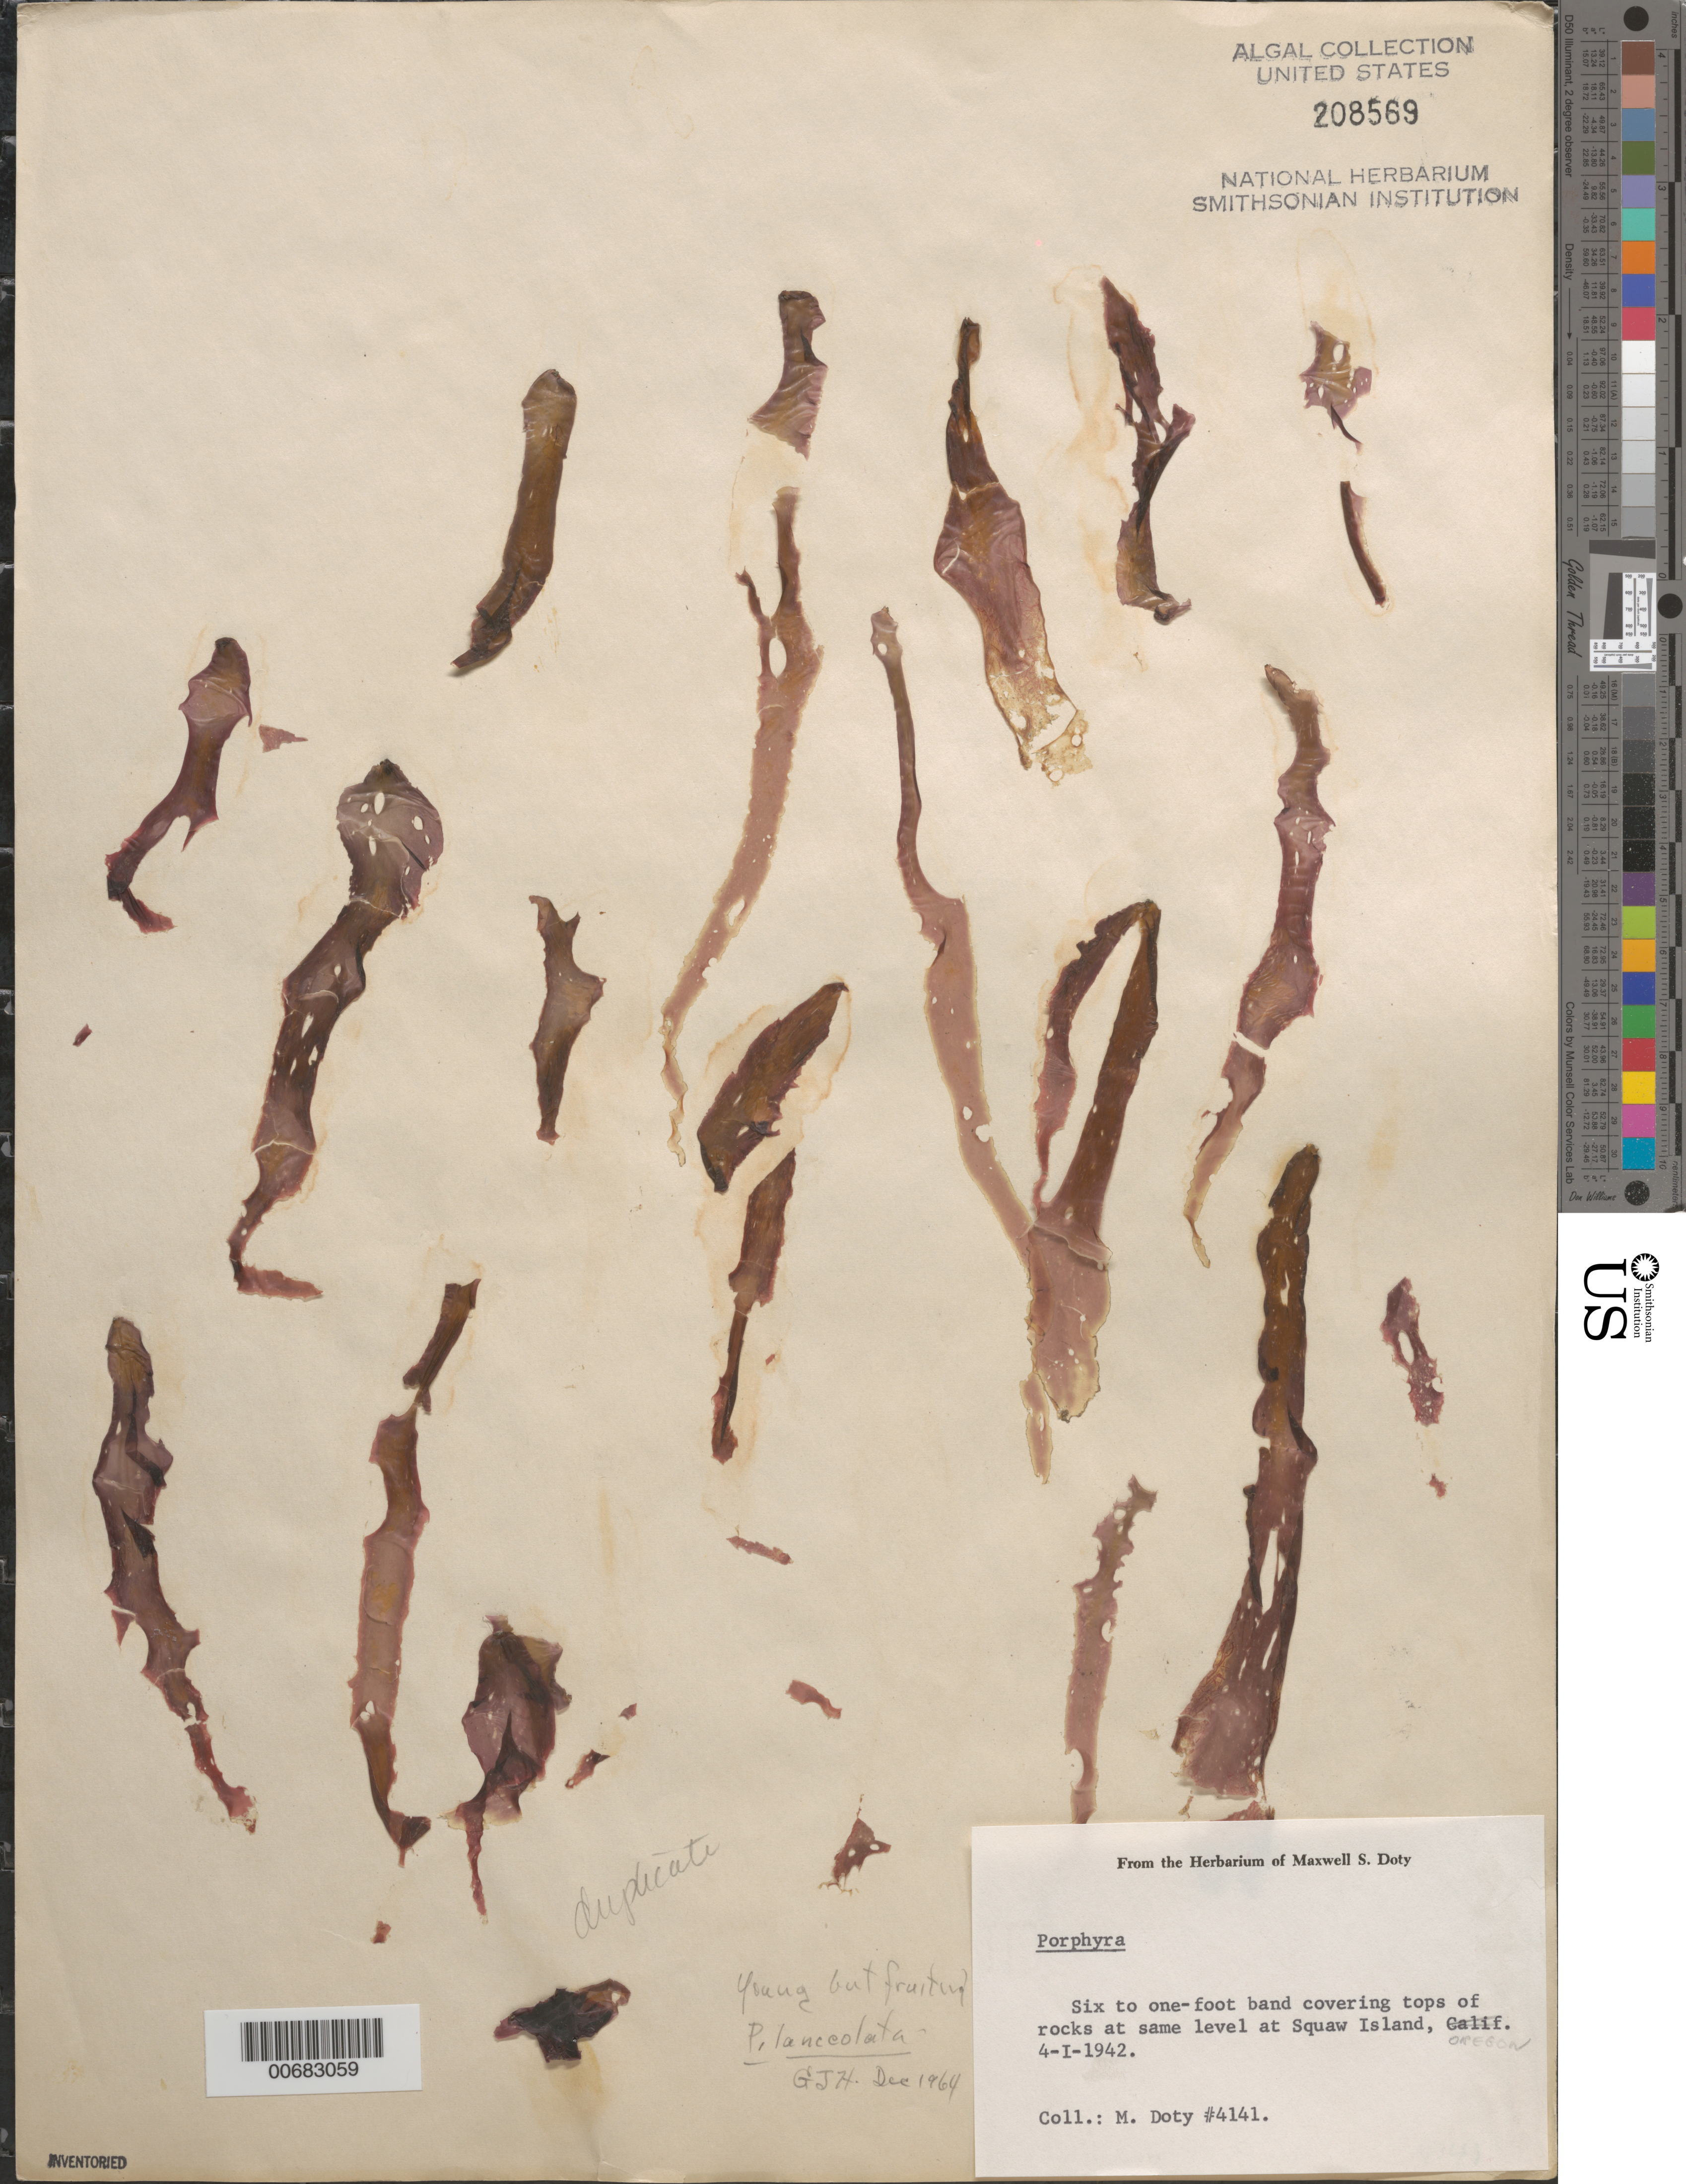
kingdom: Plantae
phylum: Rhodophyta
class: Bangiophyceae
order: Bangiales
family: Bangiaceae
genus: Porphyra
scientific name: Porphyra lanceolata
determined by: Hollenberg, George J.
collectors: M. S. Doty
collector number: MSD 4141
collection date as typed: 04 Jan 1942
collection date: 1942-01-04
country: United States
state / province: Oregon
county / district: Coos County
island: Squaw Island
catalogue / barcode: US 208569